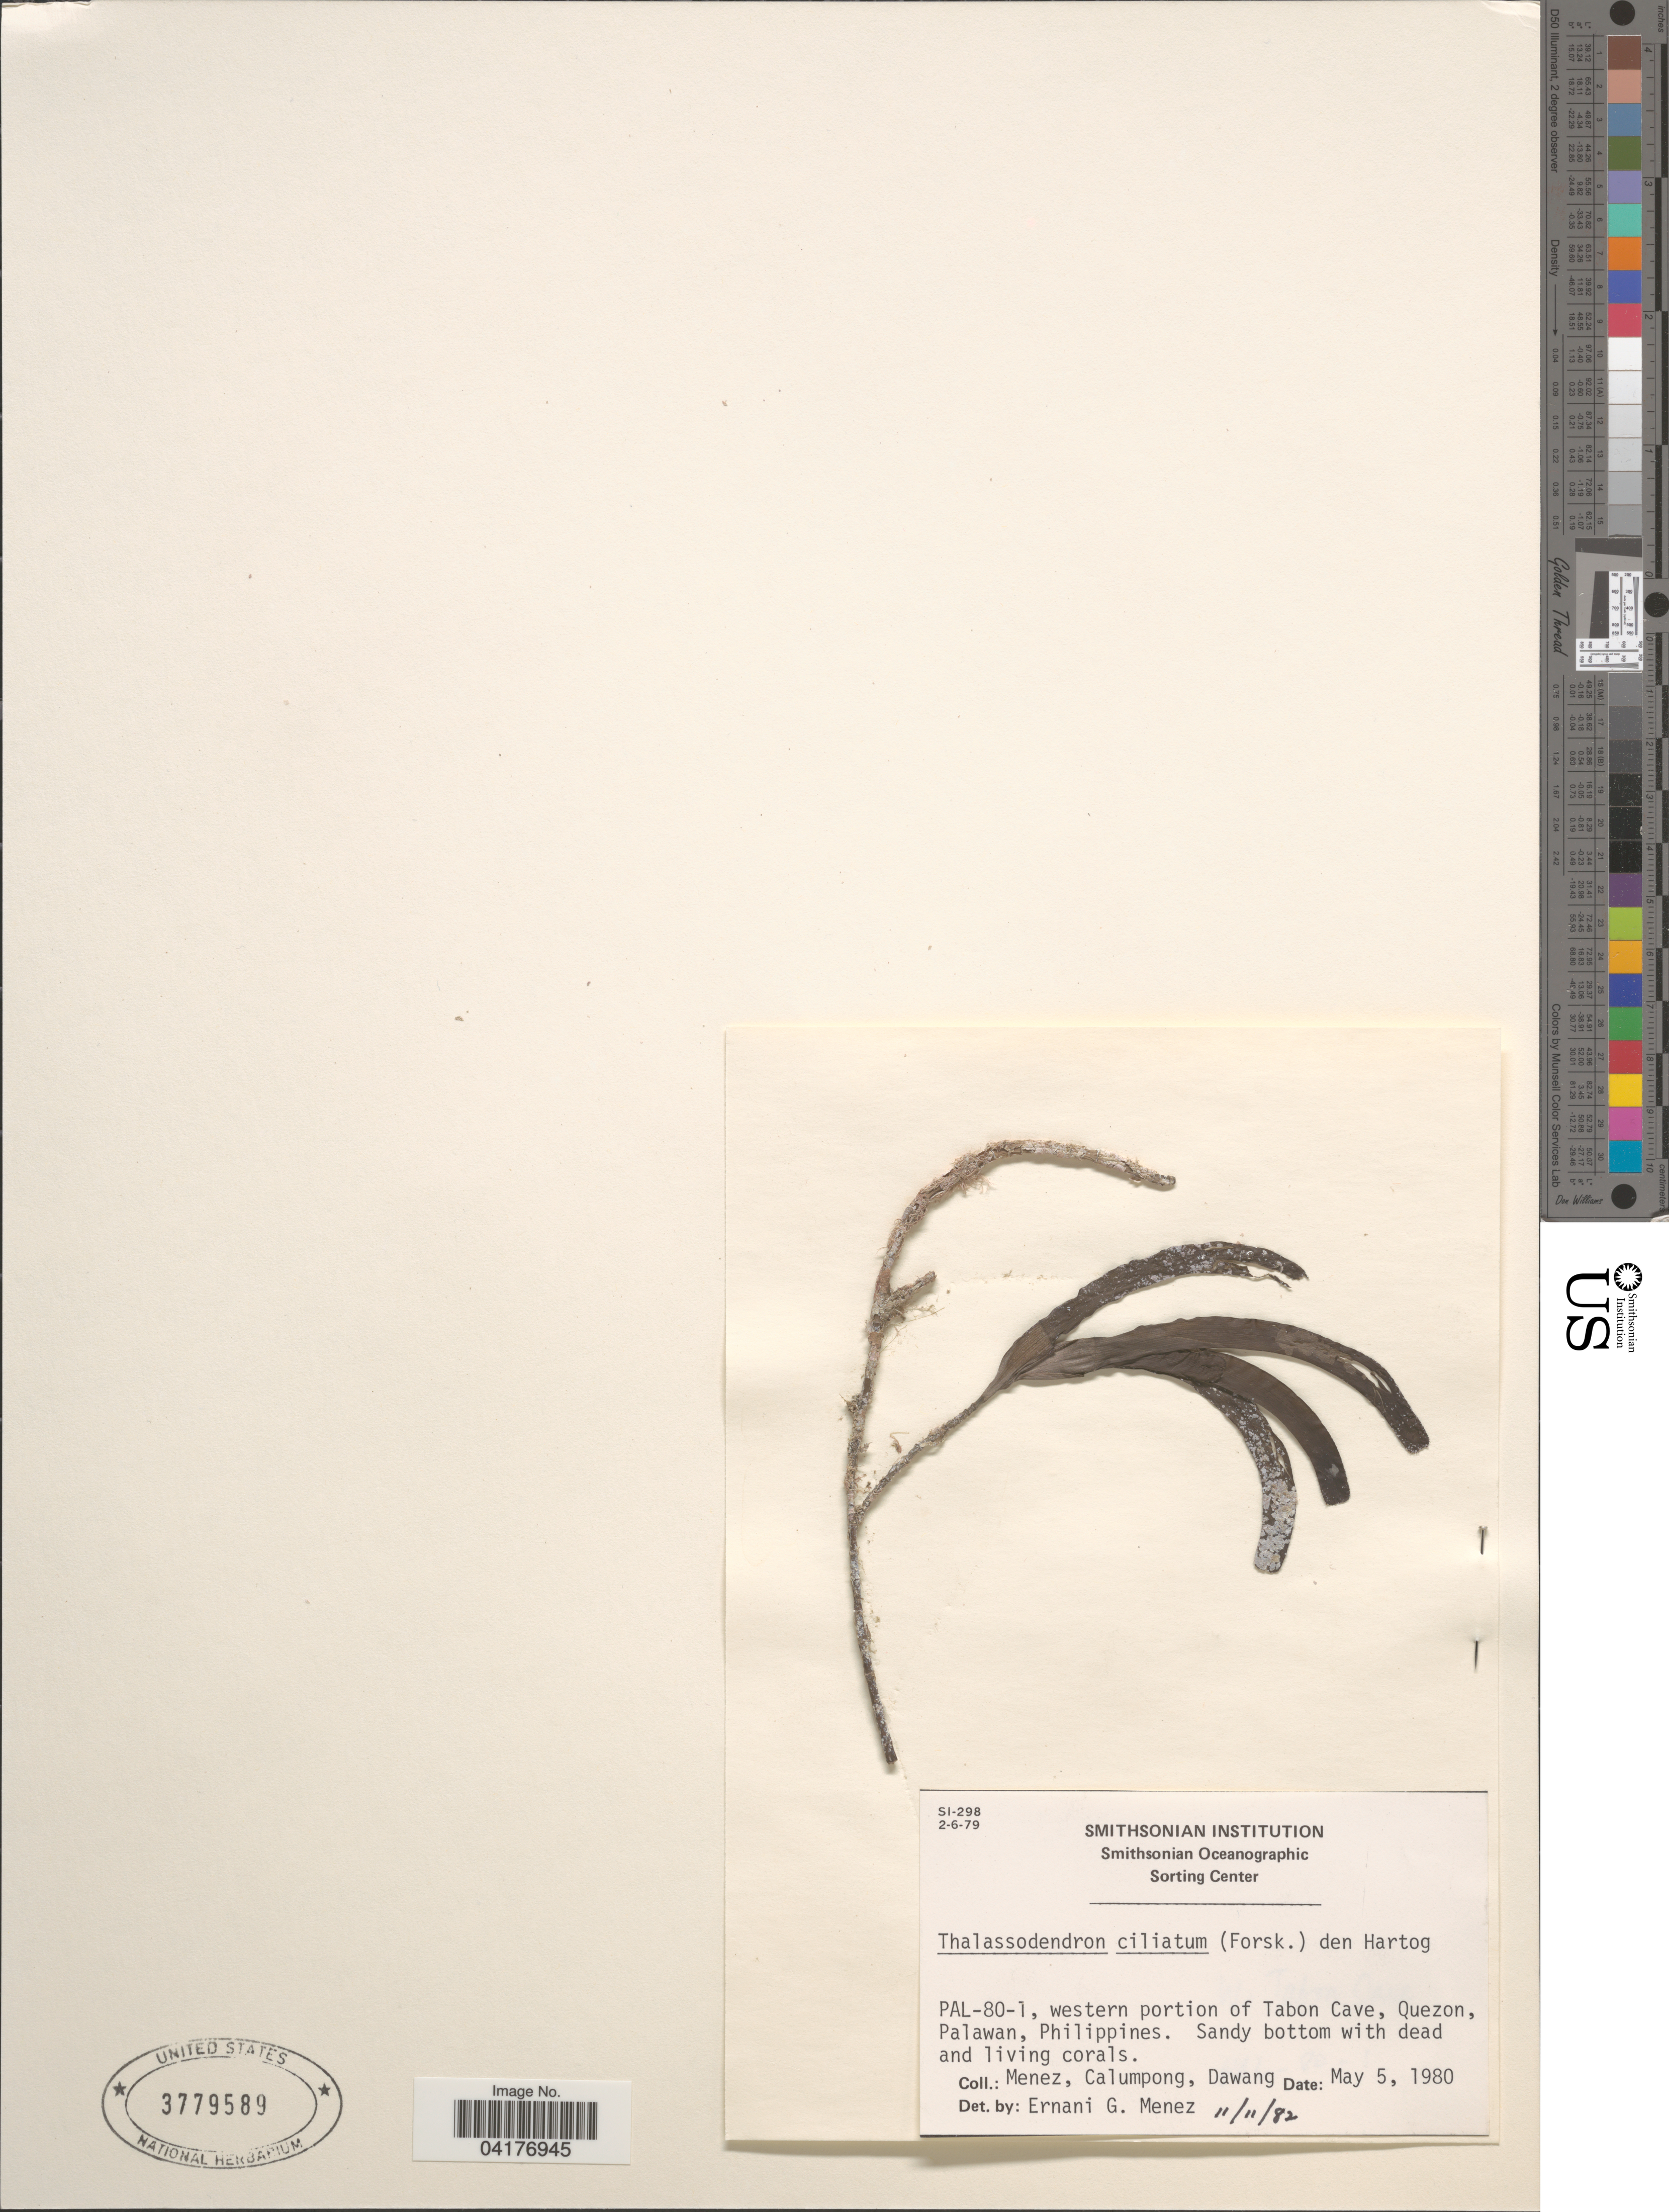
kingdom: Plantae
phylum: Tracheophyta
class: Liliopsida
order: Alismatales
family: Cymodoceaceae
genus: Thalassodendron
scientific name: Thalassodendron ciliatum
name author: (Forssk.) Hartog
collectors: Menez, Calumpong & Dawang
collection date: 1980-05-05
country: Philippines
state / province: Mimaropa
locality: PAL-80-1, western portion of Tabon Cave, Quezon, Palawan.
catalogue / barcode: US 3779589